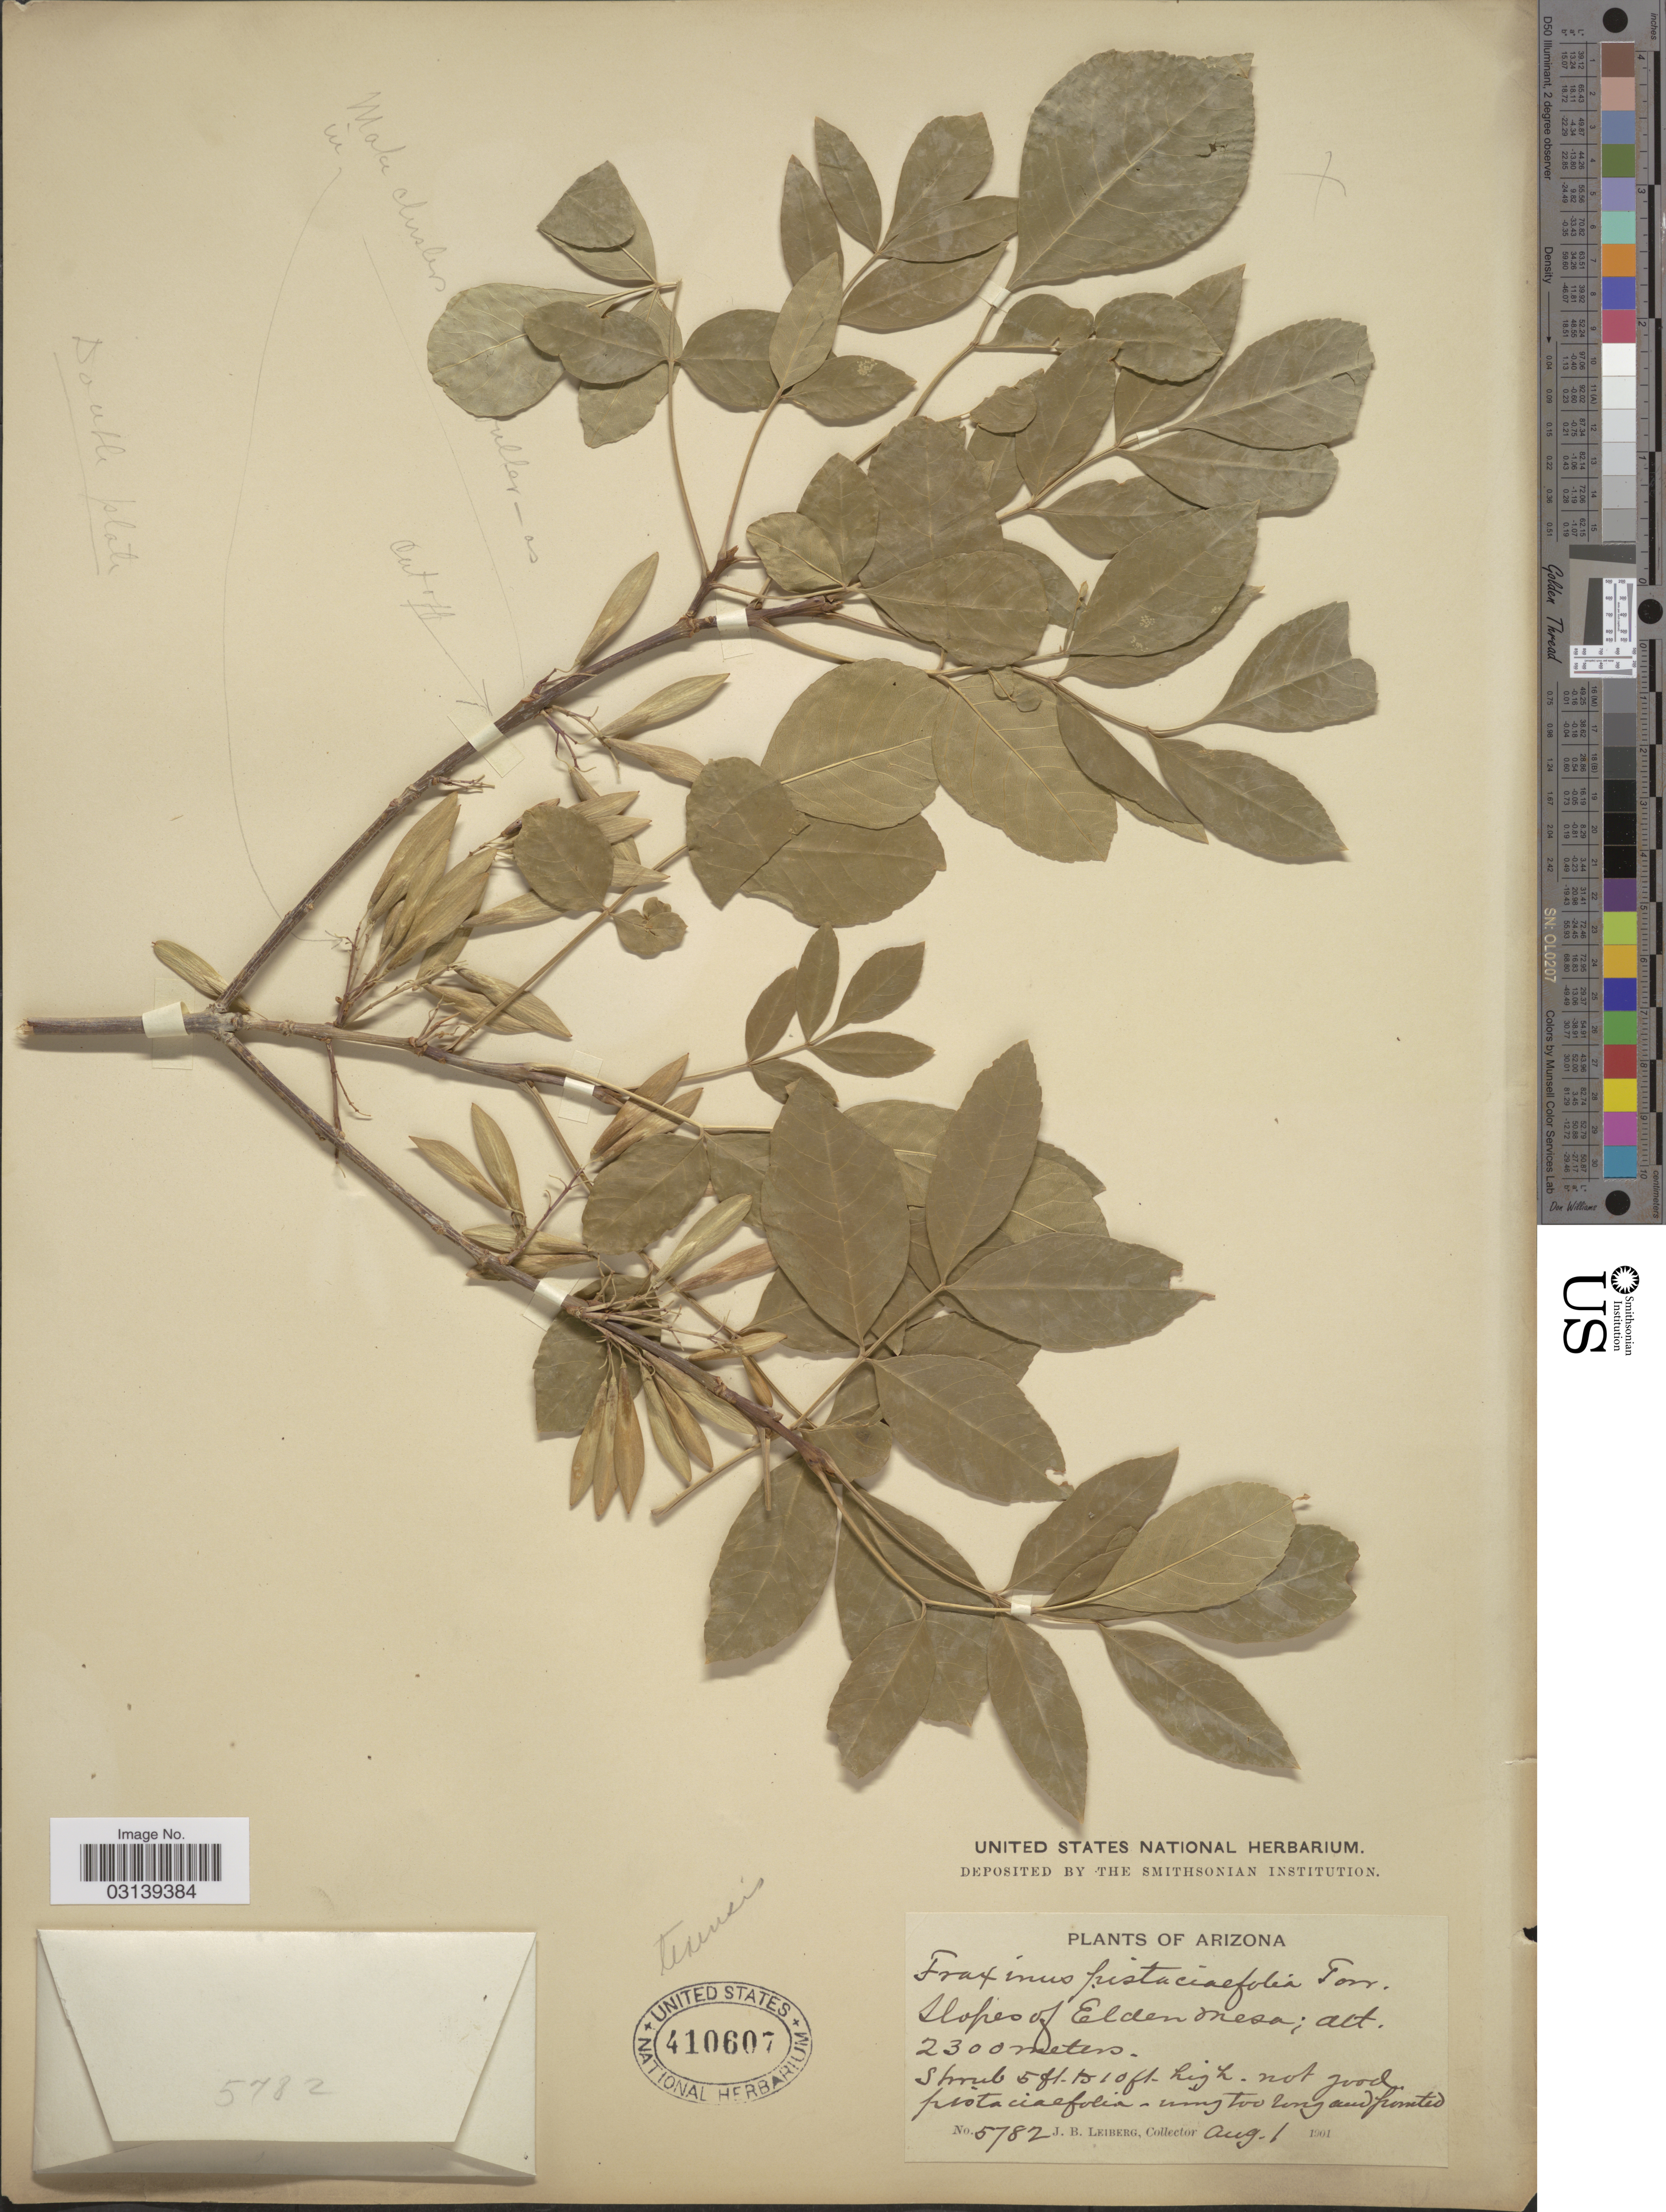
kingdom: Plantae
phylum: Tracheophyta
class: Magnoliopsida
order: Lamiales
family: Oleaceae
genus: Fraxinus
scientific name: Fraxinus velutina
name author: Torr.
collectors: J. B. Leiberg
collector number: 5782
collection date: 1901-08-01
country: United States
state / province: Arizona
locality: Slopes of Elden Mesa.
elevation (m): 2300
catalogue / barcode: US 410607